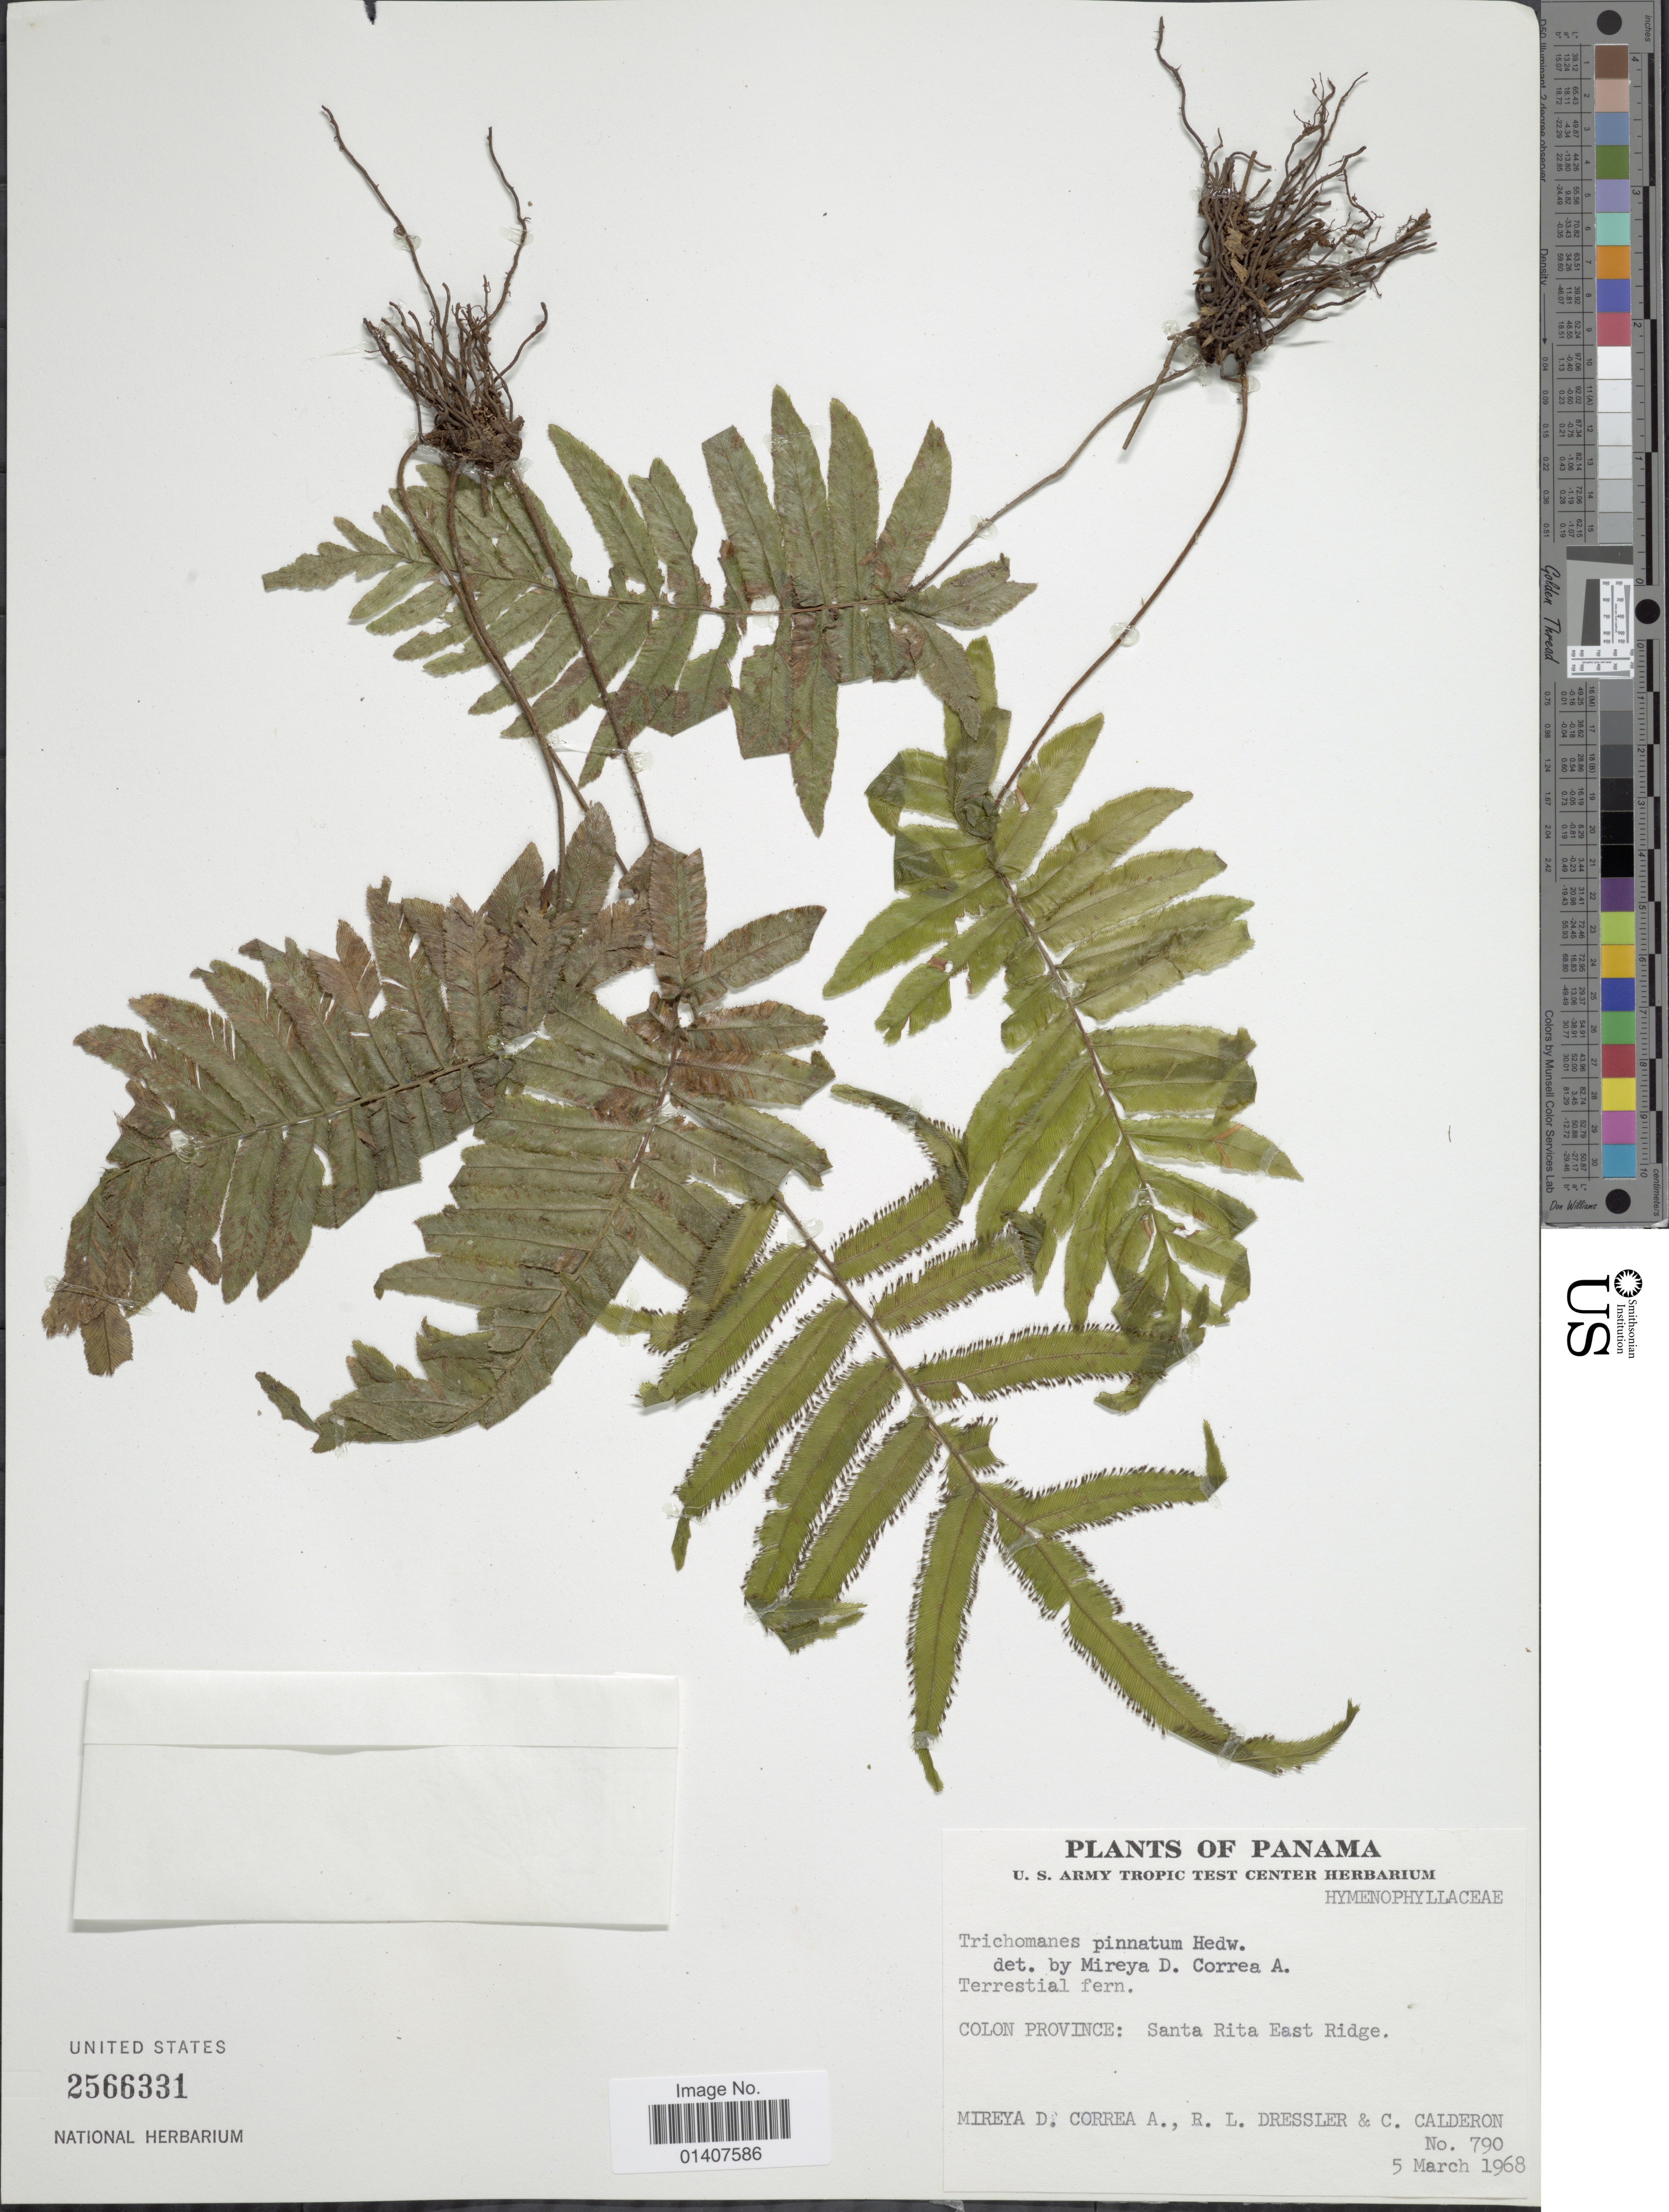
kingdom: Plantae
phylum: Tracheophyta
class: Polypodiopsida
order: Hymenophyllales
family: Hymenophyllaceae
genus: Trichomanes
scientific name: Trichomanes pinnatum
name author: Hedw.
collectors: M. D. Corrêa-A., R. Dressler & C. Calderon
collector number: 790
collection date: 1968-03-05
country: Panama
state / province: Colón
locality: Colon Province: Santa Rita east ridge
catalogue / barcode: US 2566331